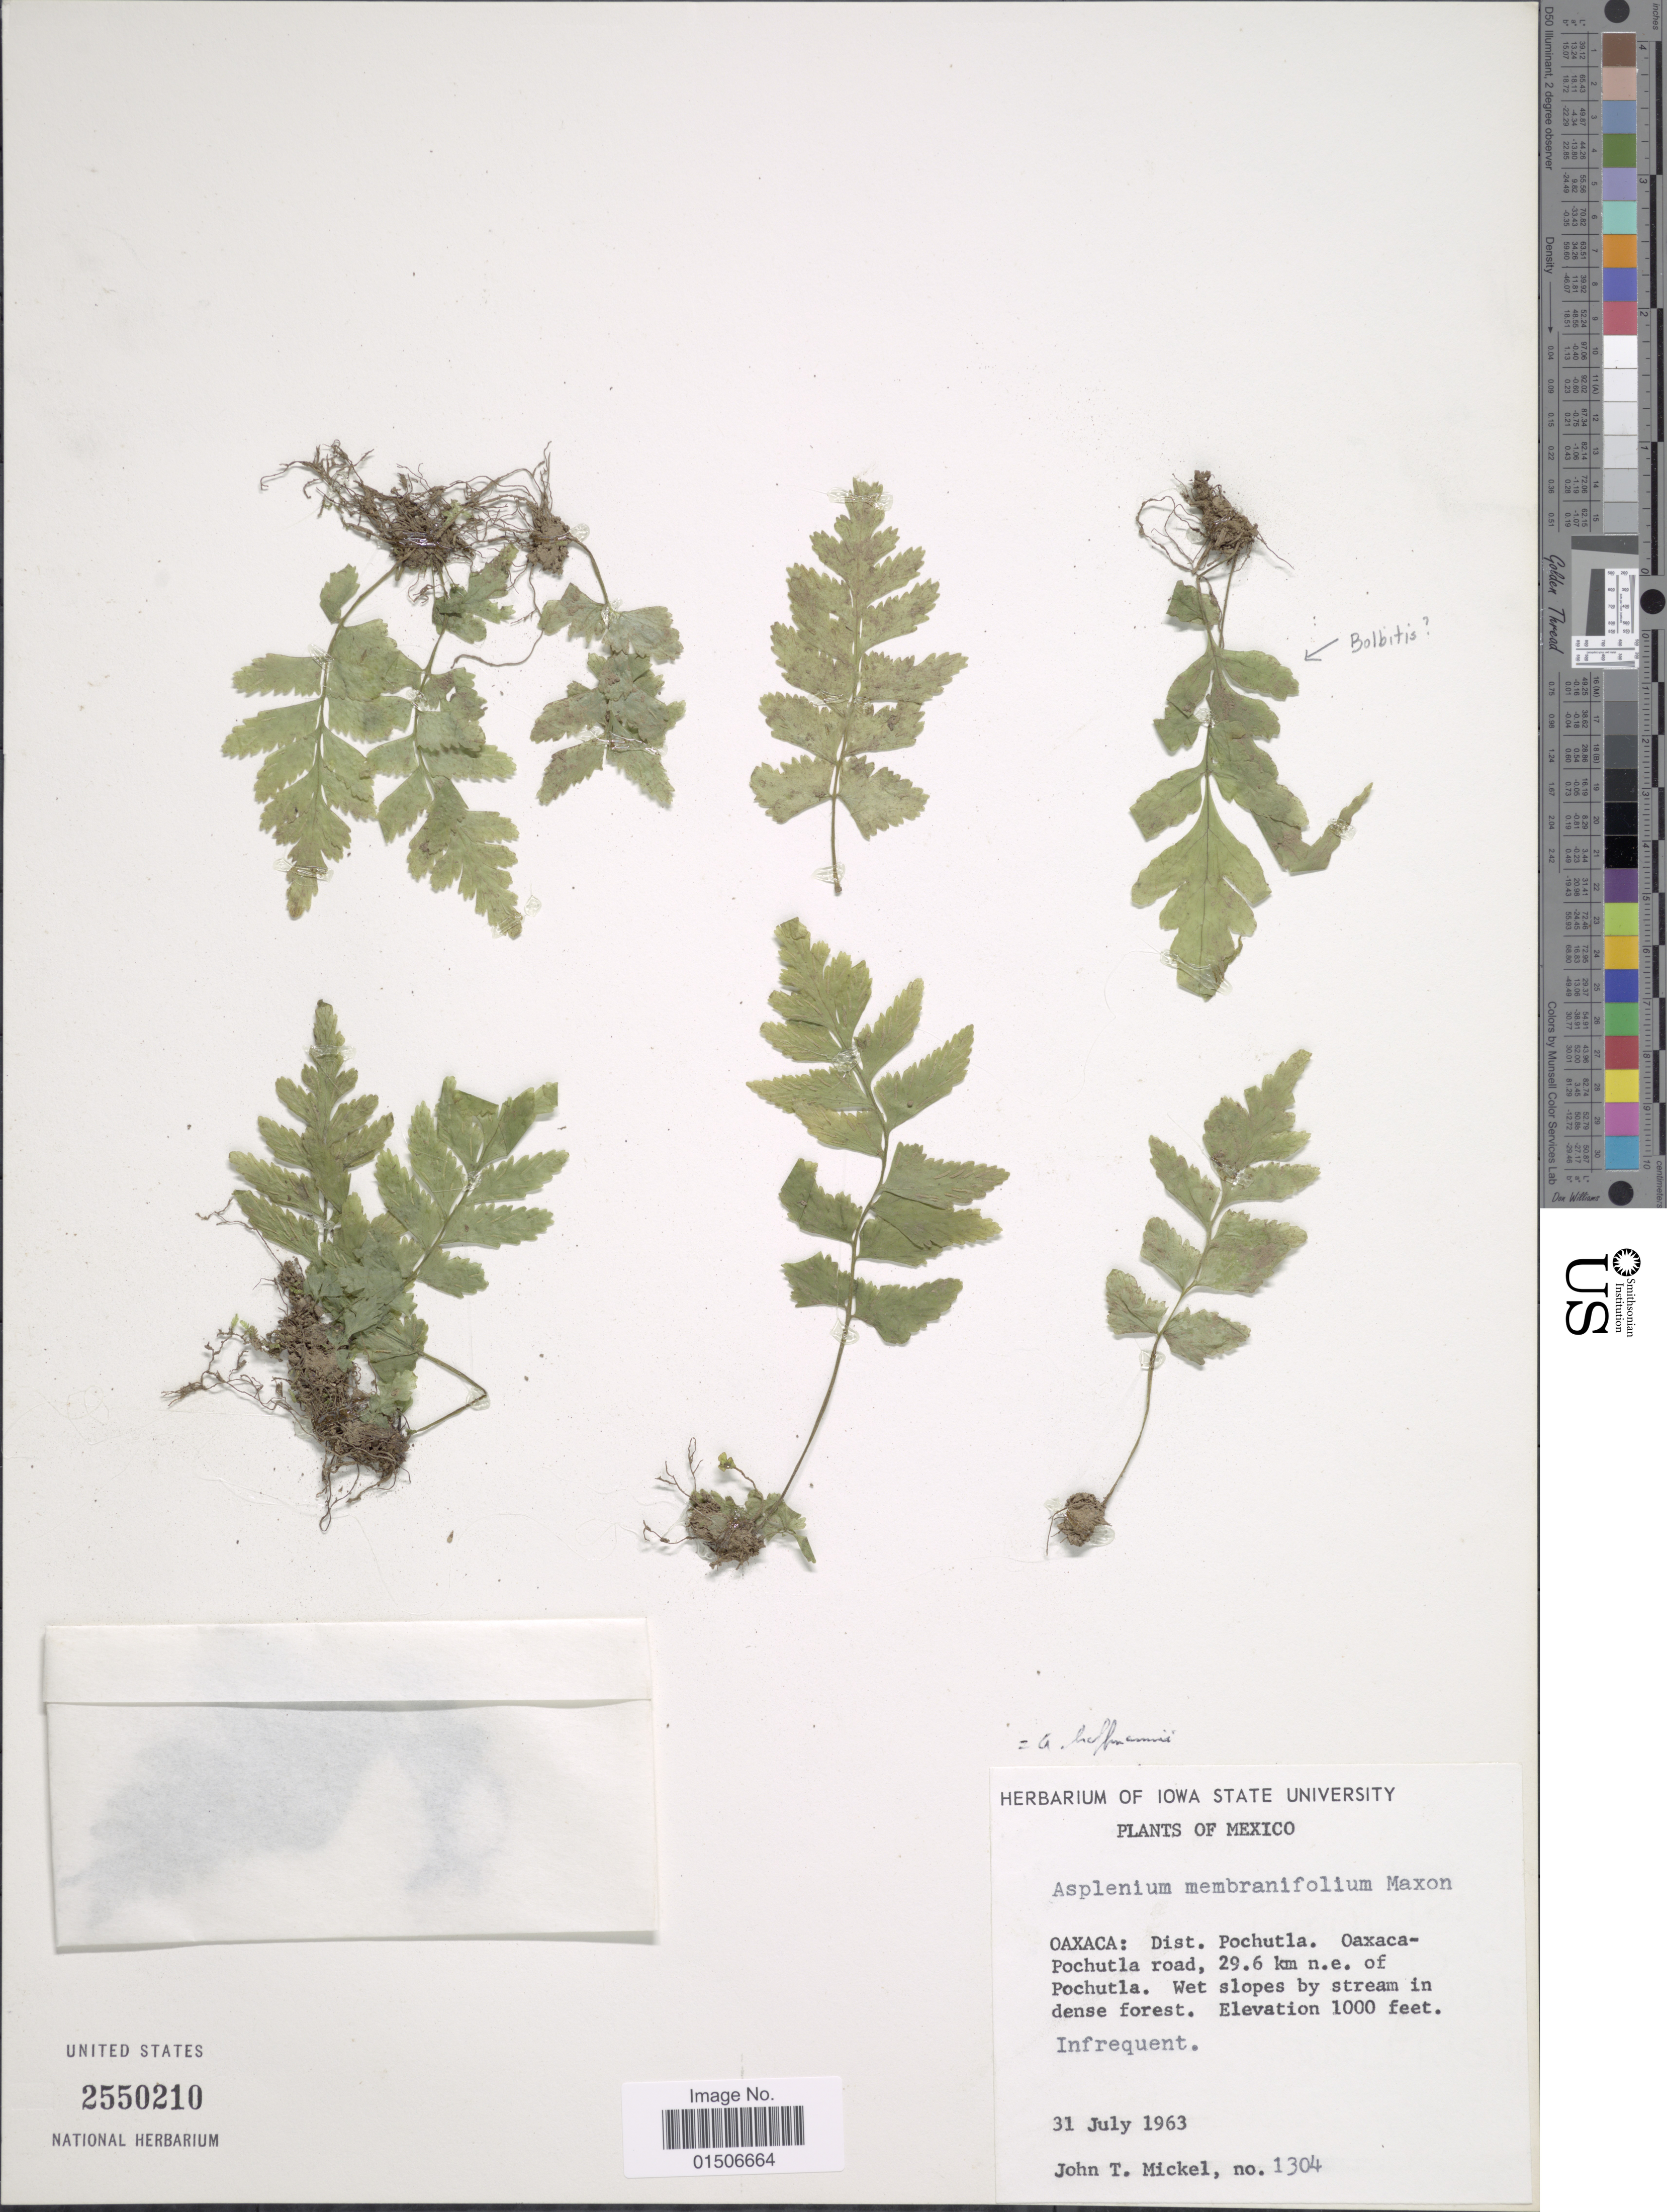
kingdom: Plantae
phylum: Tracheophyta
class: Polypodiopsida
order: Polypodiales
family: Aspleniaceae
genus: Asplenium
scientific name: Asplenium hoffmannii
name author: Hieron.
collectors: J. T. Mickel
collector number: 1304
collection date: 1963-07-31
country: Mexico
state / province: Oaxaca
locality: Dist. Pochutla. Oaxaca-Pochutla road, 29.6 km n.e. of Pochutla. Wet slopes by stream in dense forest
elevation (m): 305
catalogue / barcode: US 2550210